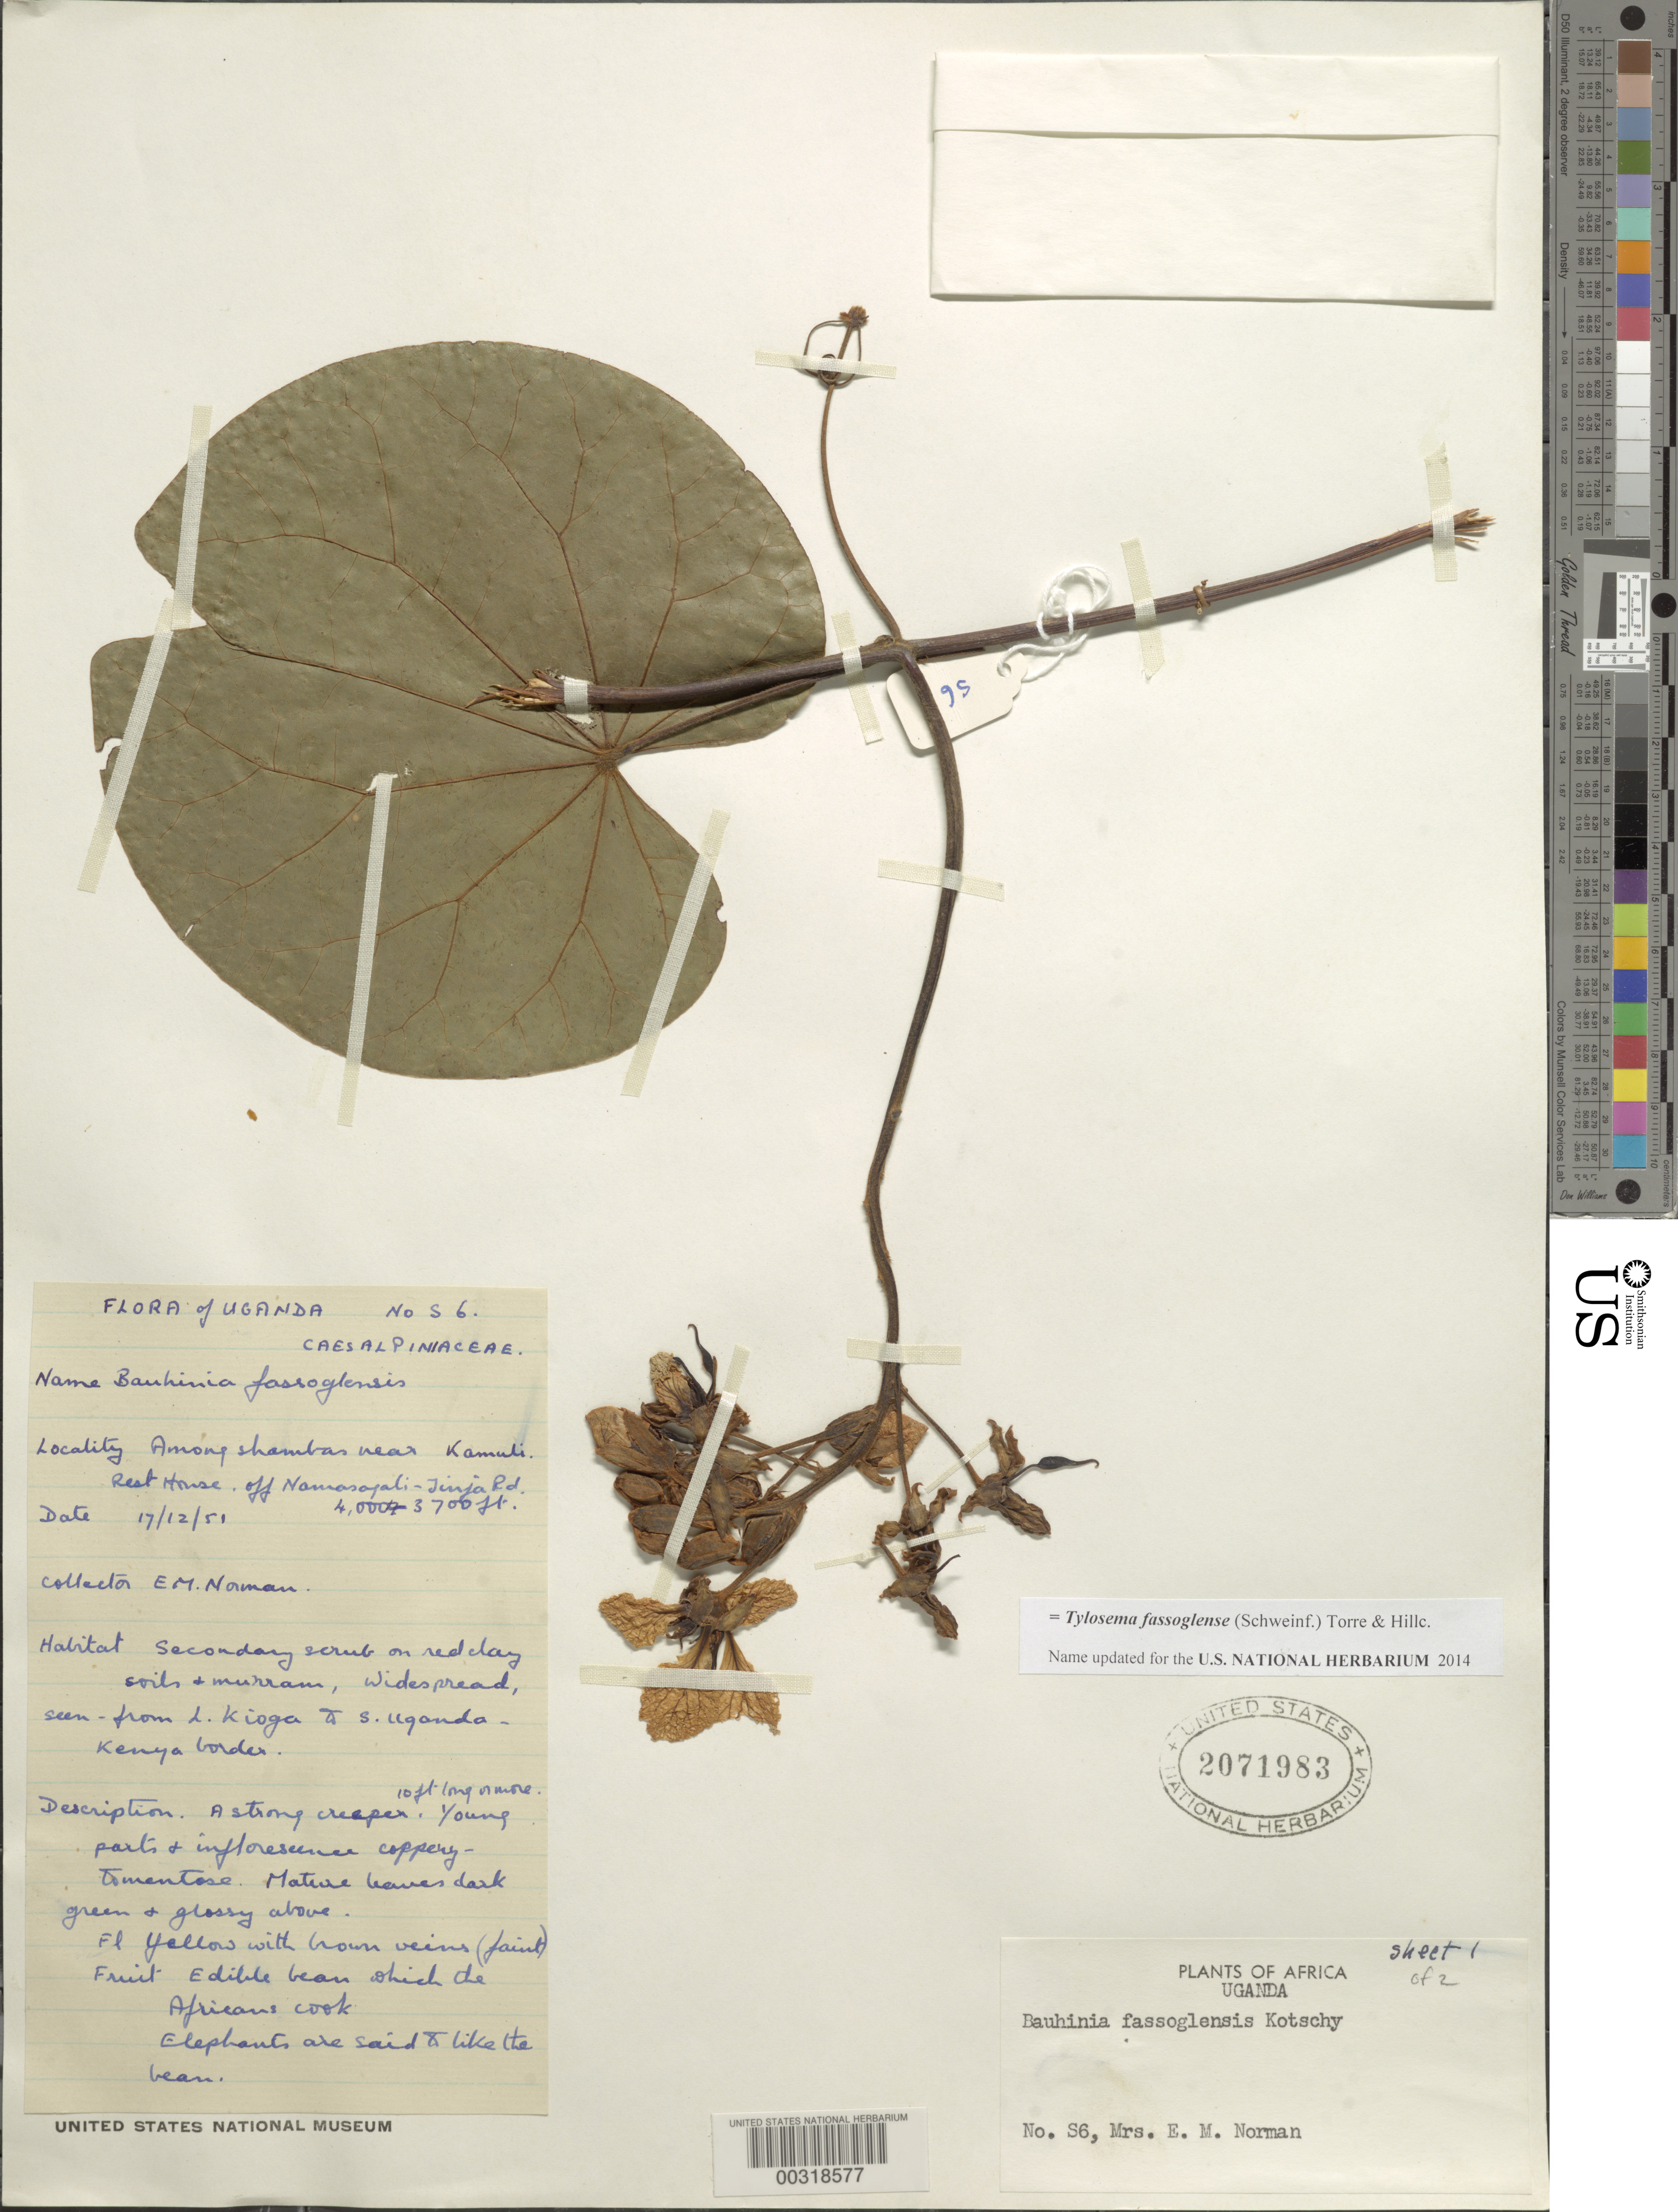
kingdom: Plantae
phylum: Tracheophyta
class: Magnoliopsida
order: Fabales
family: Fabaceae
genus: Tylosema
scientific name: Tylosema fassoglense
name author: (Kotschy ex Schweinf.) Torre & Hillc.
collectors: E. Norman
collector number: S6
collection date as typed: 17 Dec 1951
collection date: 1951-12-17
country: Uganda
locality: Near kamuli, rest house off namasajali-jinja road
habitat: Secondary scrub on red clay soils and murram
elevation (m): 1128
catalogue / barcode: US 2071983